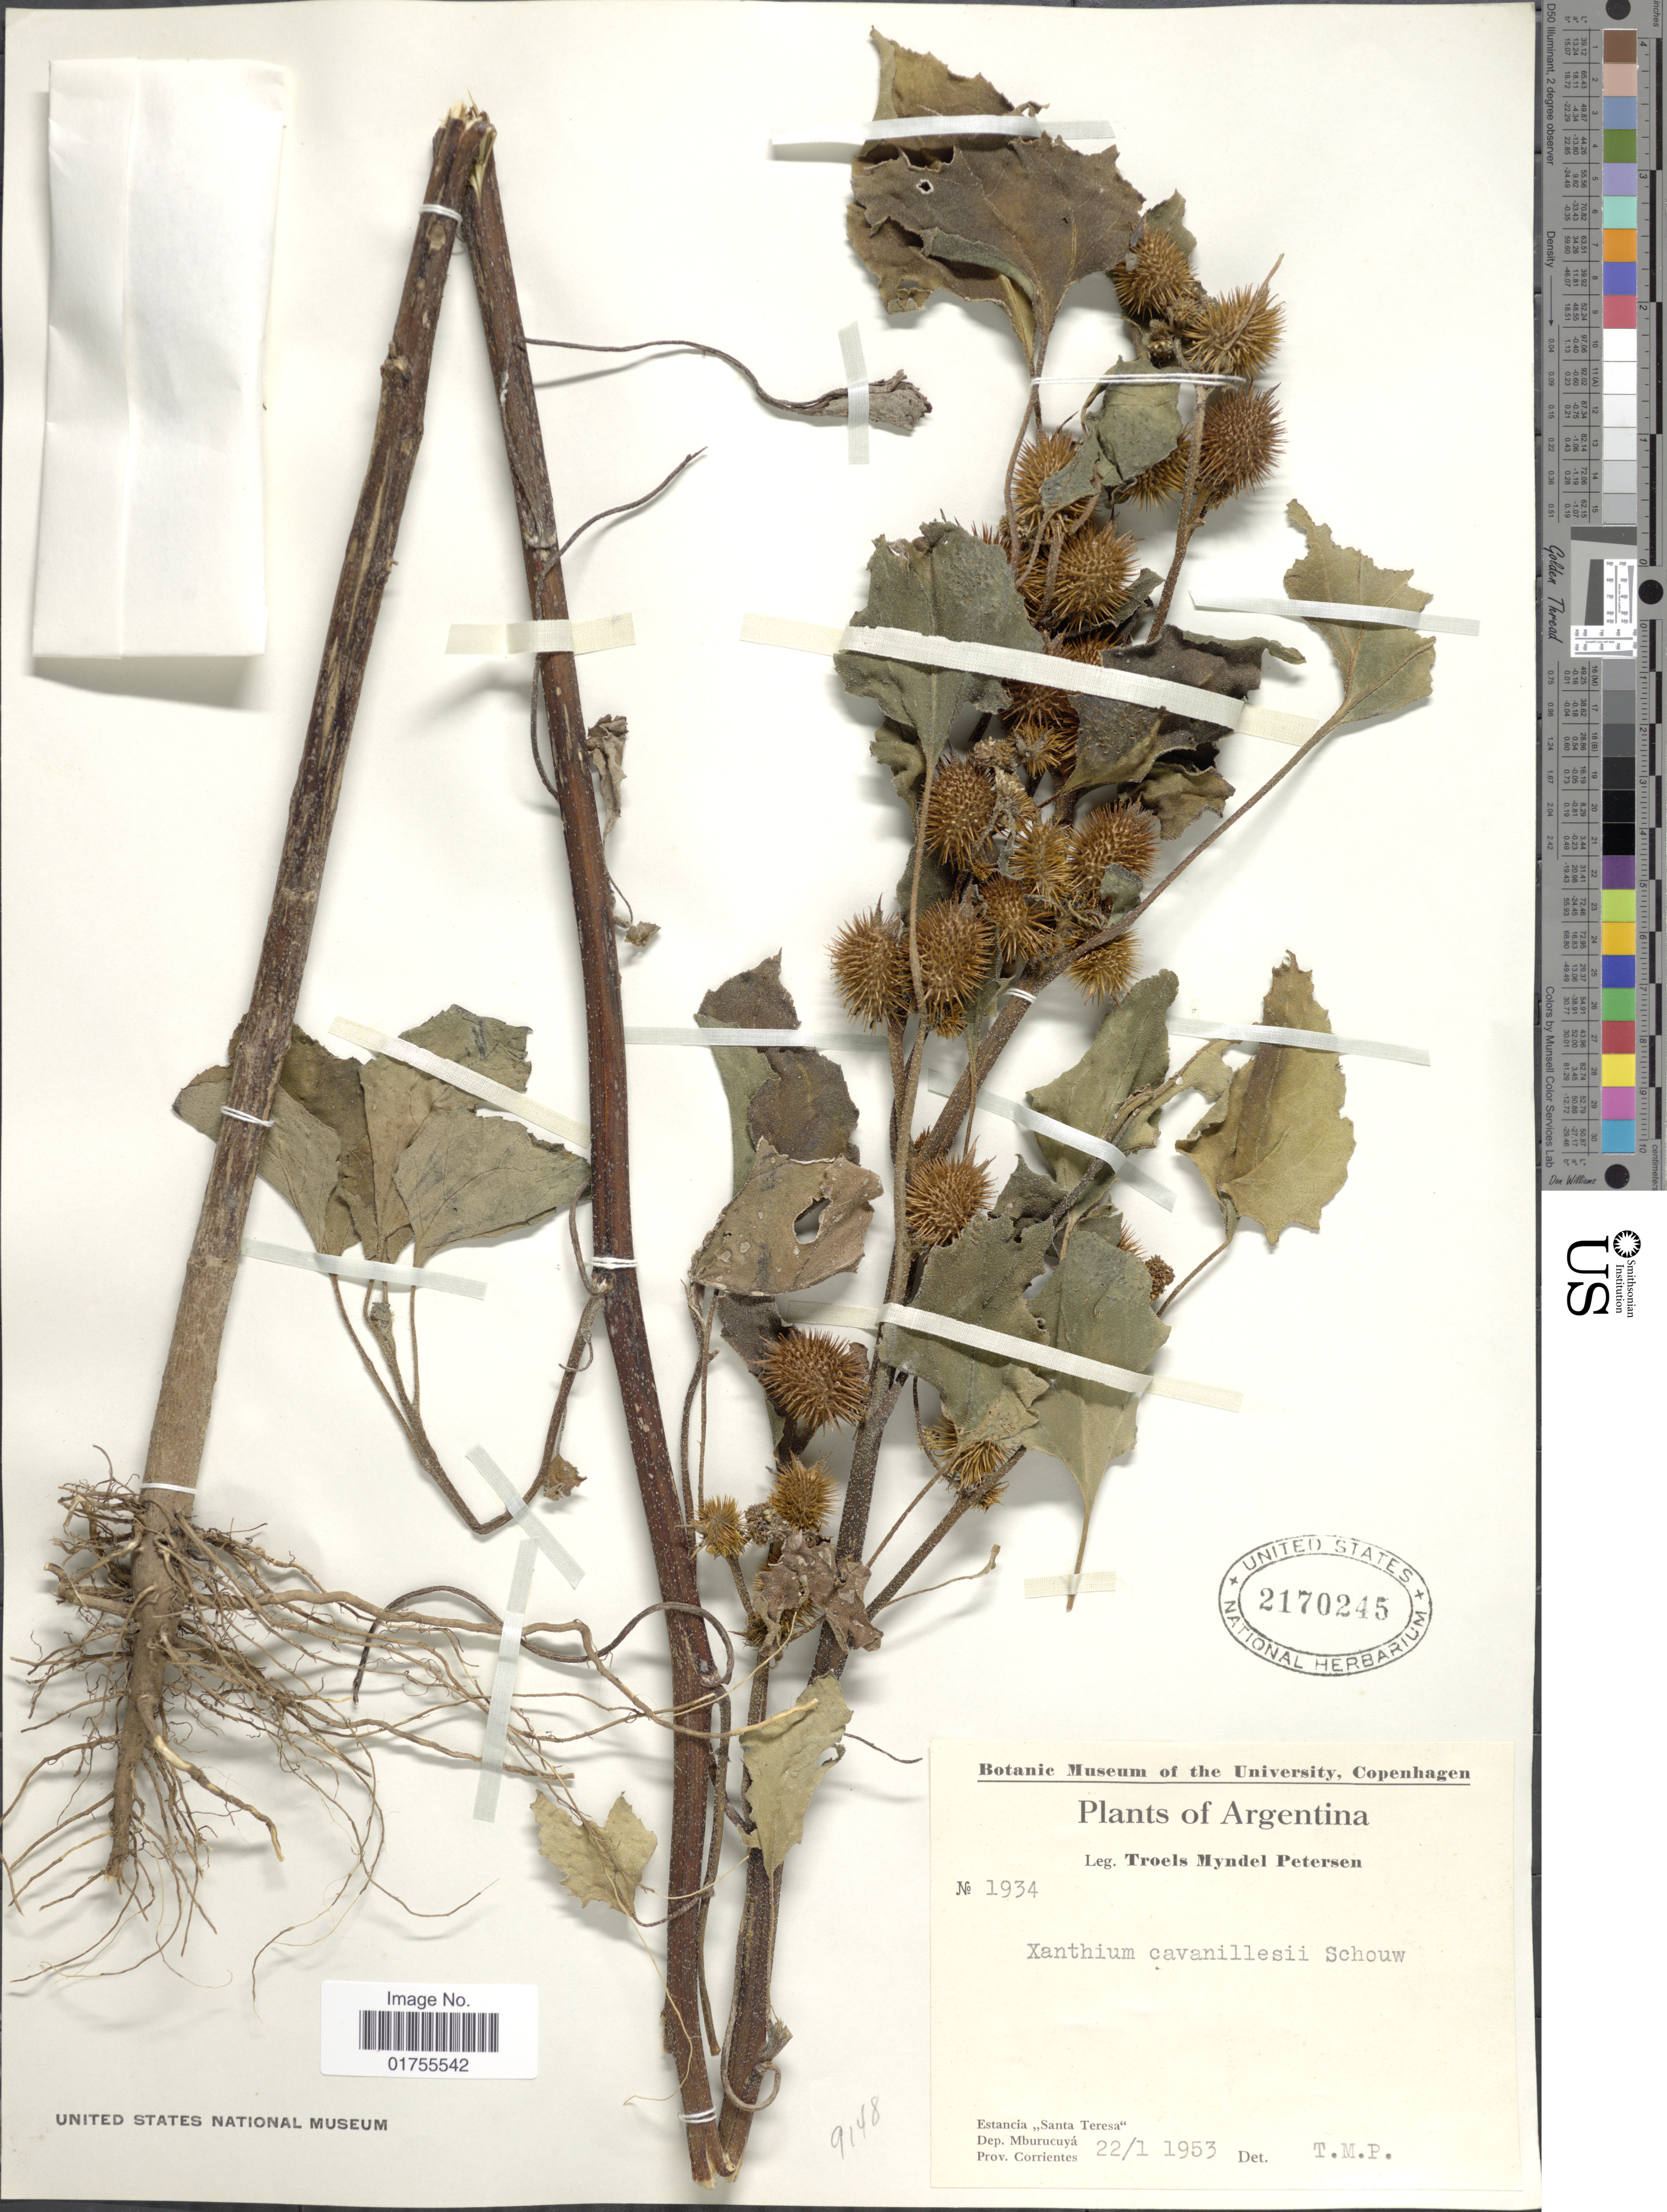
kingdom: Plantae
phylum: Tracheophyta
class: Magnoliopsida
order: Asterales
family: Asteraceae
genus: Xanthium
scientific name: Xanthium cavanillesii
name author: Schouw ex Didr.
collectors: T. M. Petersen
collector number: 1934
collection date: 1953-01-22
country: Argentina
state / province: Corrientes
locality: Estancia Santa Teresa, Dept. Mburucuya, Prov. Corrientes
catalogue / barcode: US 2170245